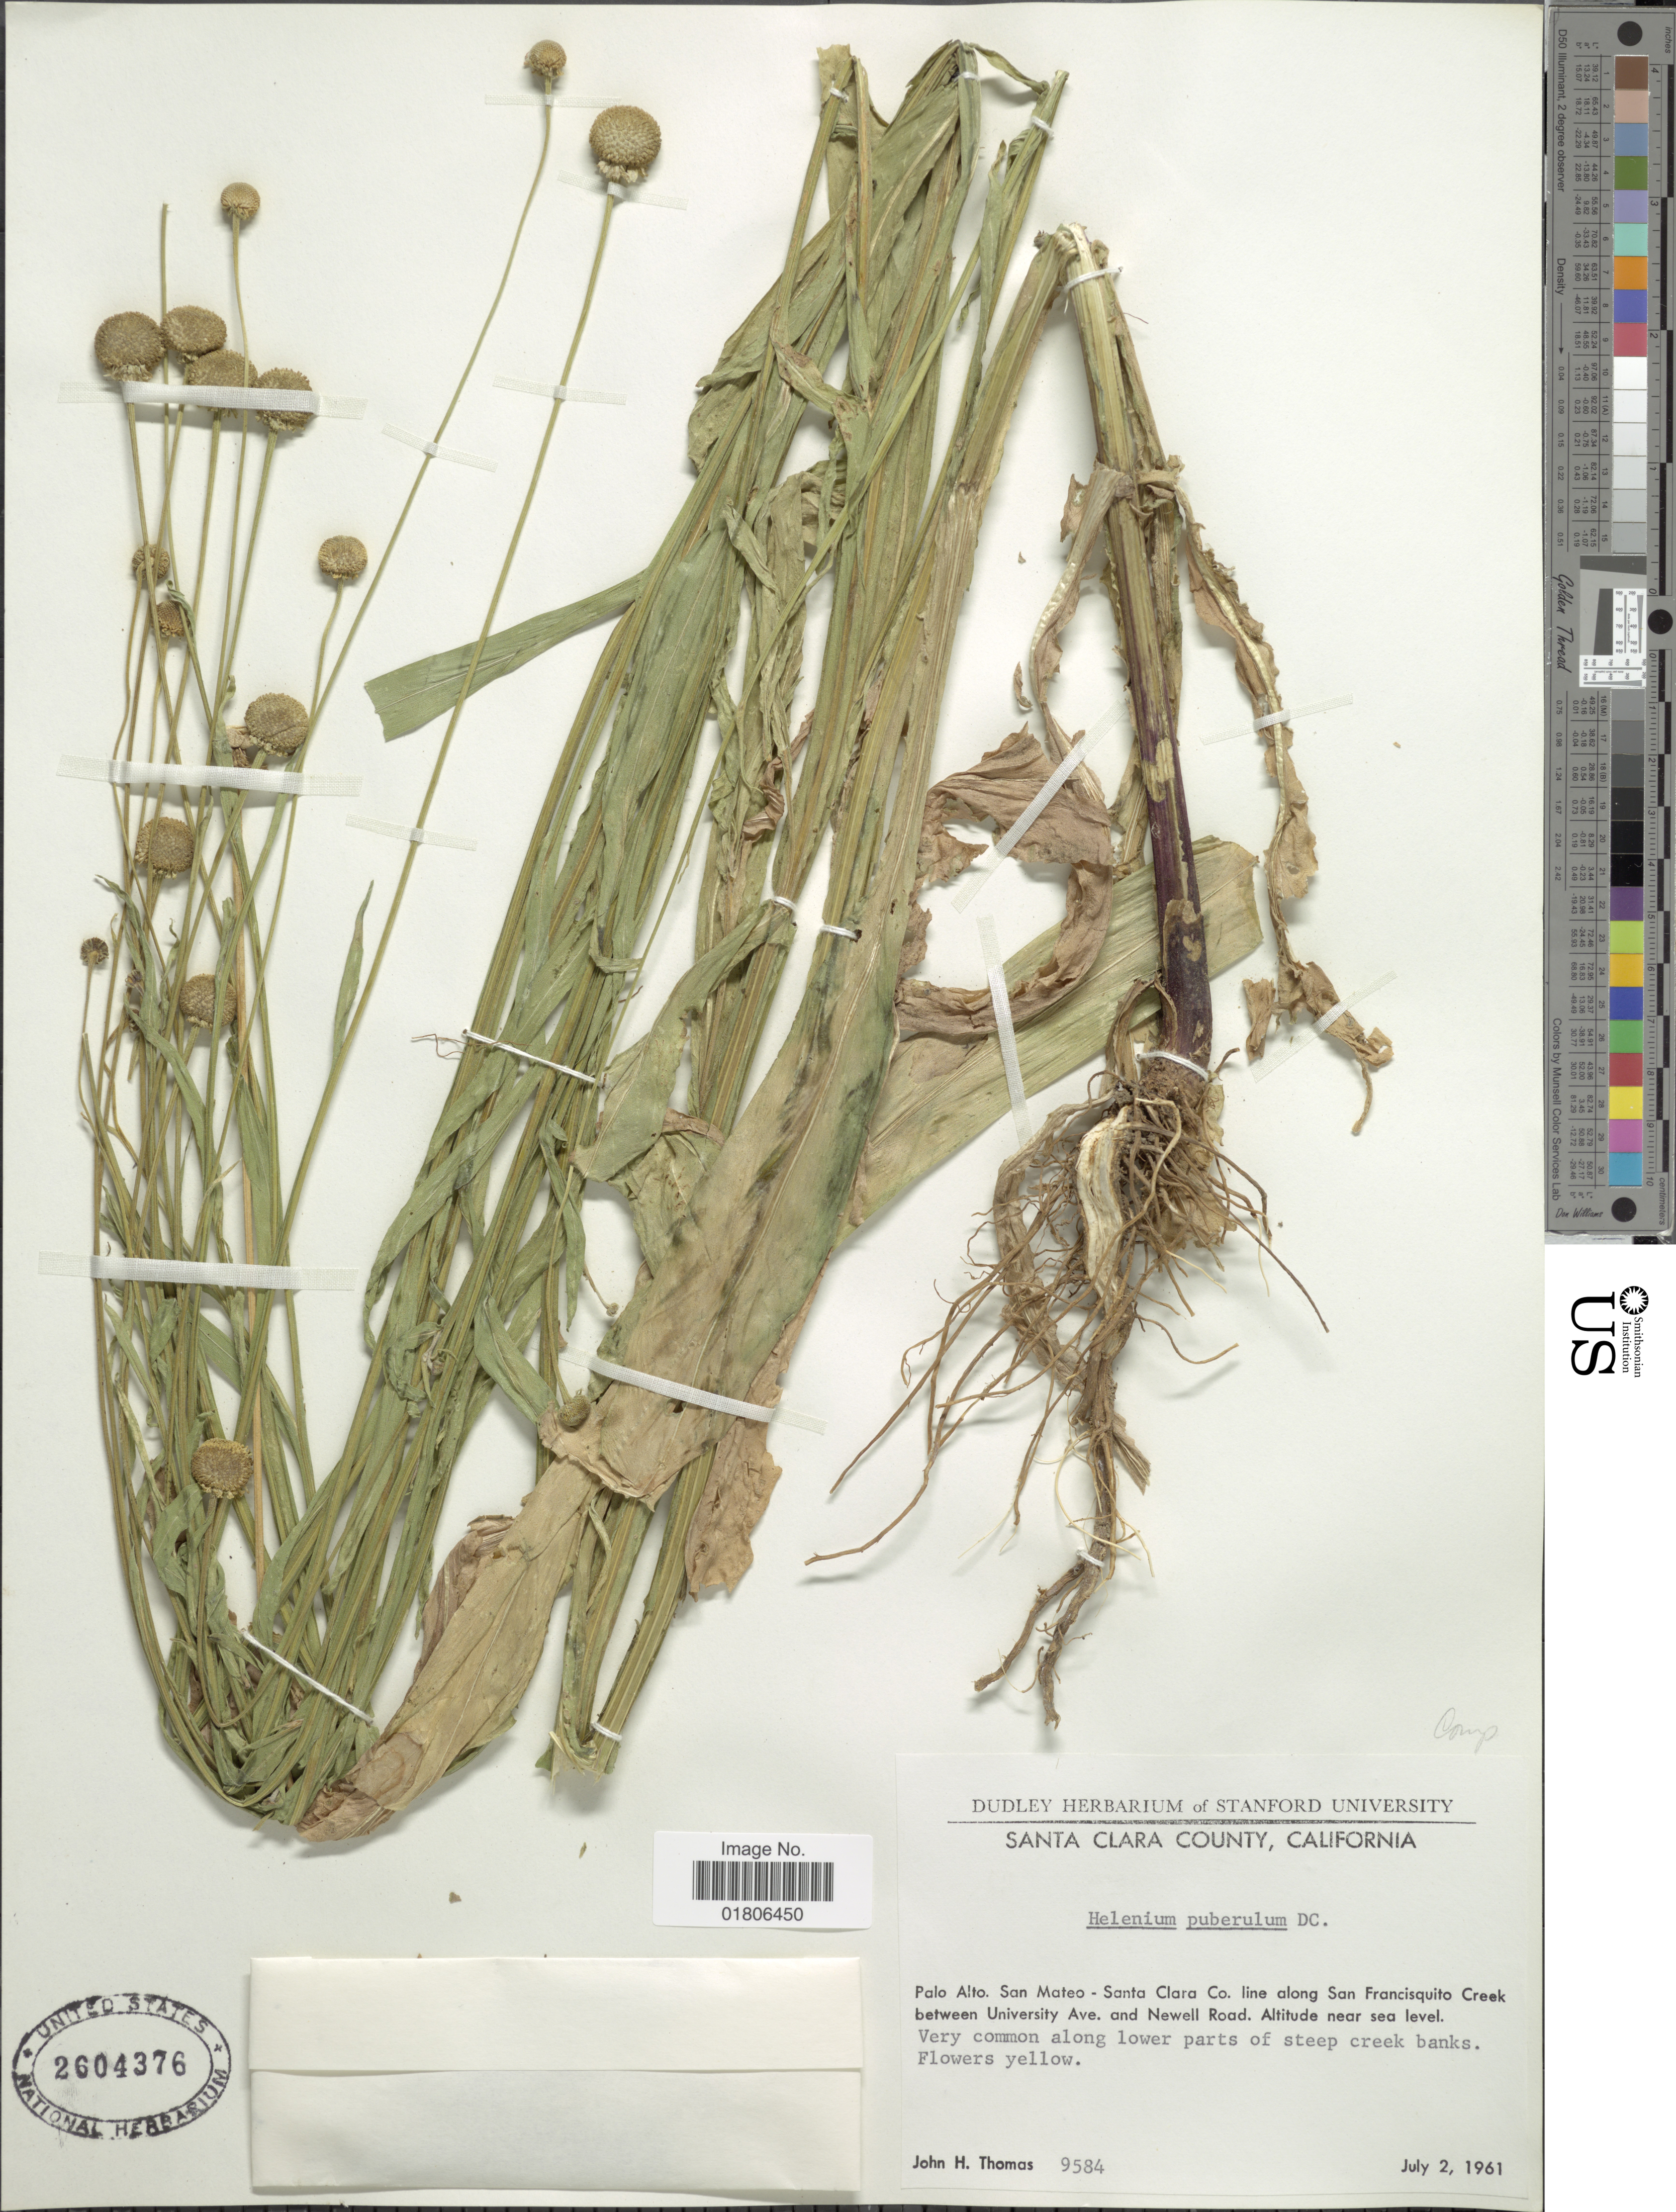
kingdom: Plantae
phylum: Tracheophyta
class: Magnoliopsida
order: Asterales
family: Asteraceae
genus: Helenium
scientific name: Helenium pinnatifidum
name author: (Schwein. ex Nutt.) Rydb.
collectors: J. H. Thomas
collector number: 9584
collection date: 1961-07-02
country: United States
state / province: California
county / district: Santa Clara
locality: Santa Clara County, Palo Alto. San Mateo - Santa Clara Co. line along San Francisquito Creek between University Ave. and Newell Road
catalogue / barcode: US 2604376